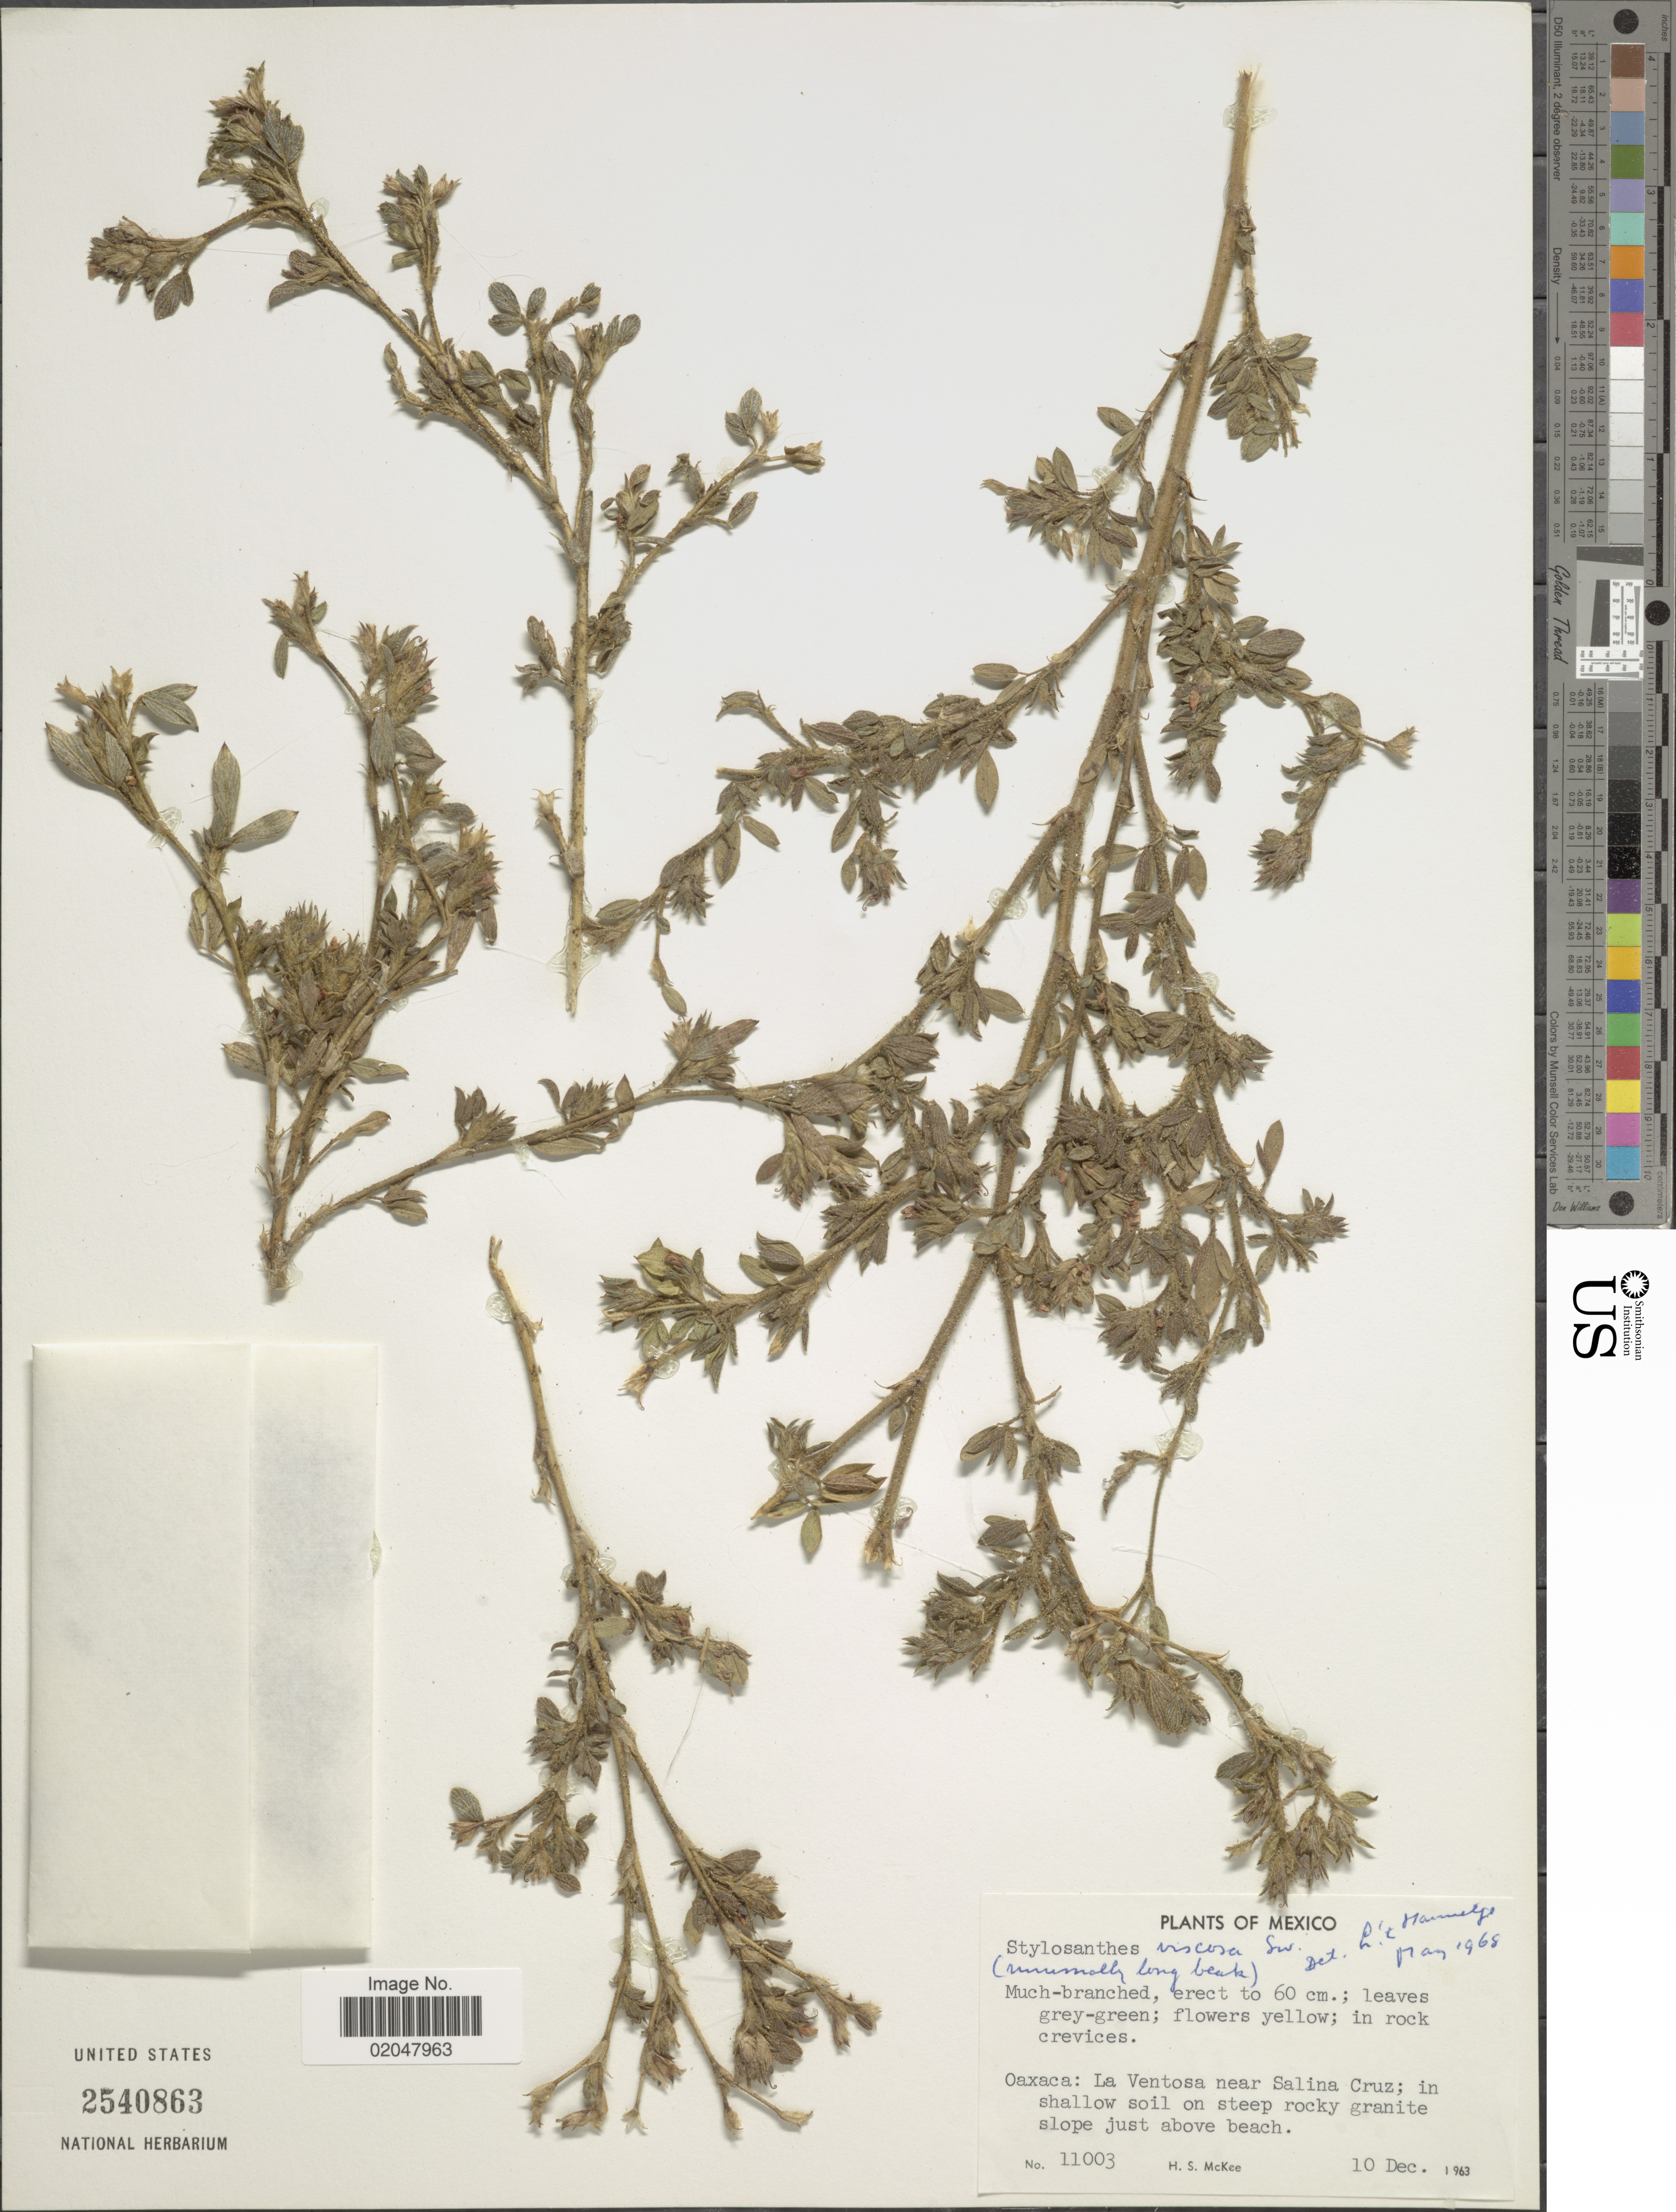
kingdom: Plantae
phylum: Tracheophyta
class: Magnoliopsida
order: Fabales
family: Fabaceae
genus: Stylosanthes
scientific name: Stylosanthes viscosa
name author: Sw.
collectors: H. S. McKee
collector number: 11003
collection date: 1963-12-10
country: Mexico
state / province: Oaxaca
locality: La Ventosa near Salina Cruz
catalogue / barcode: US 2540863